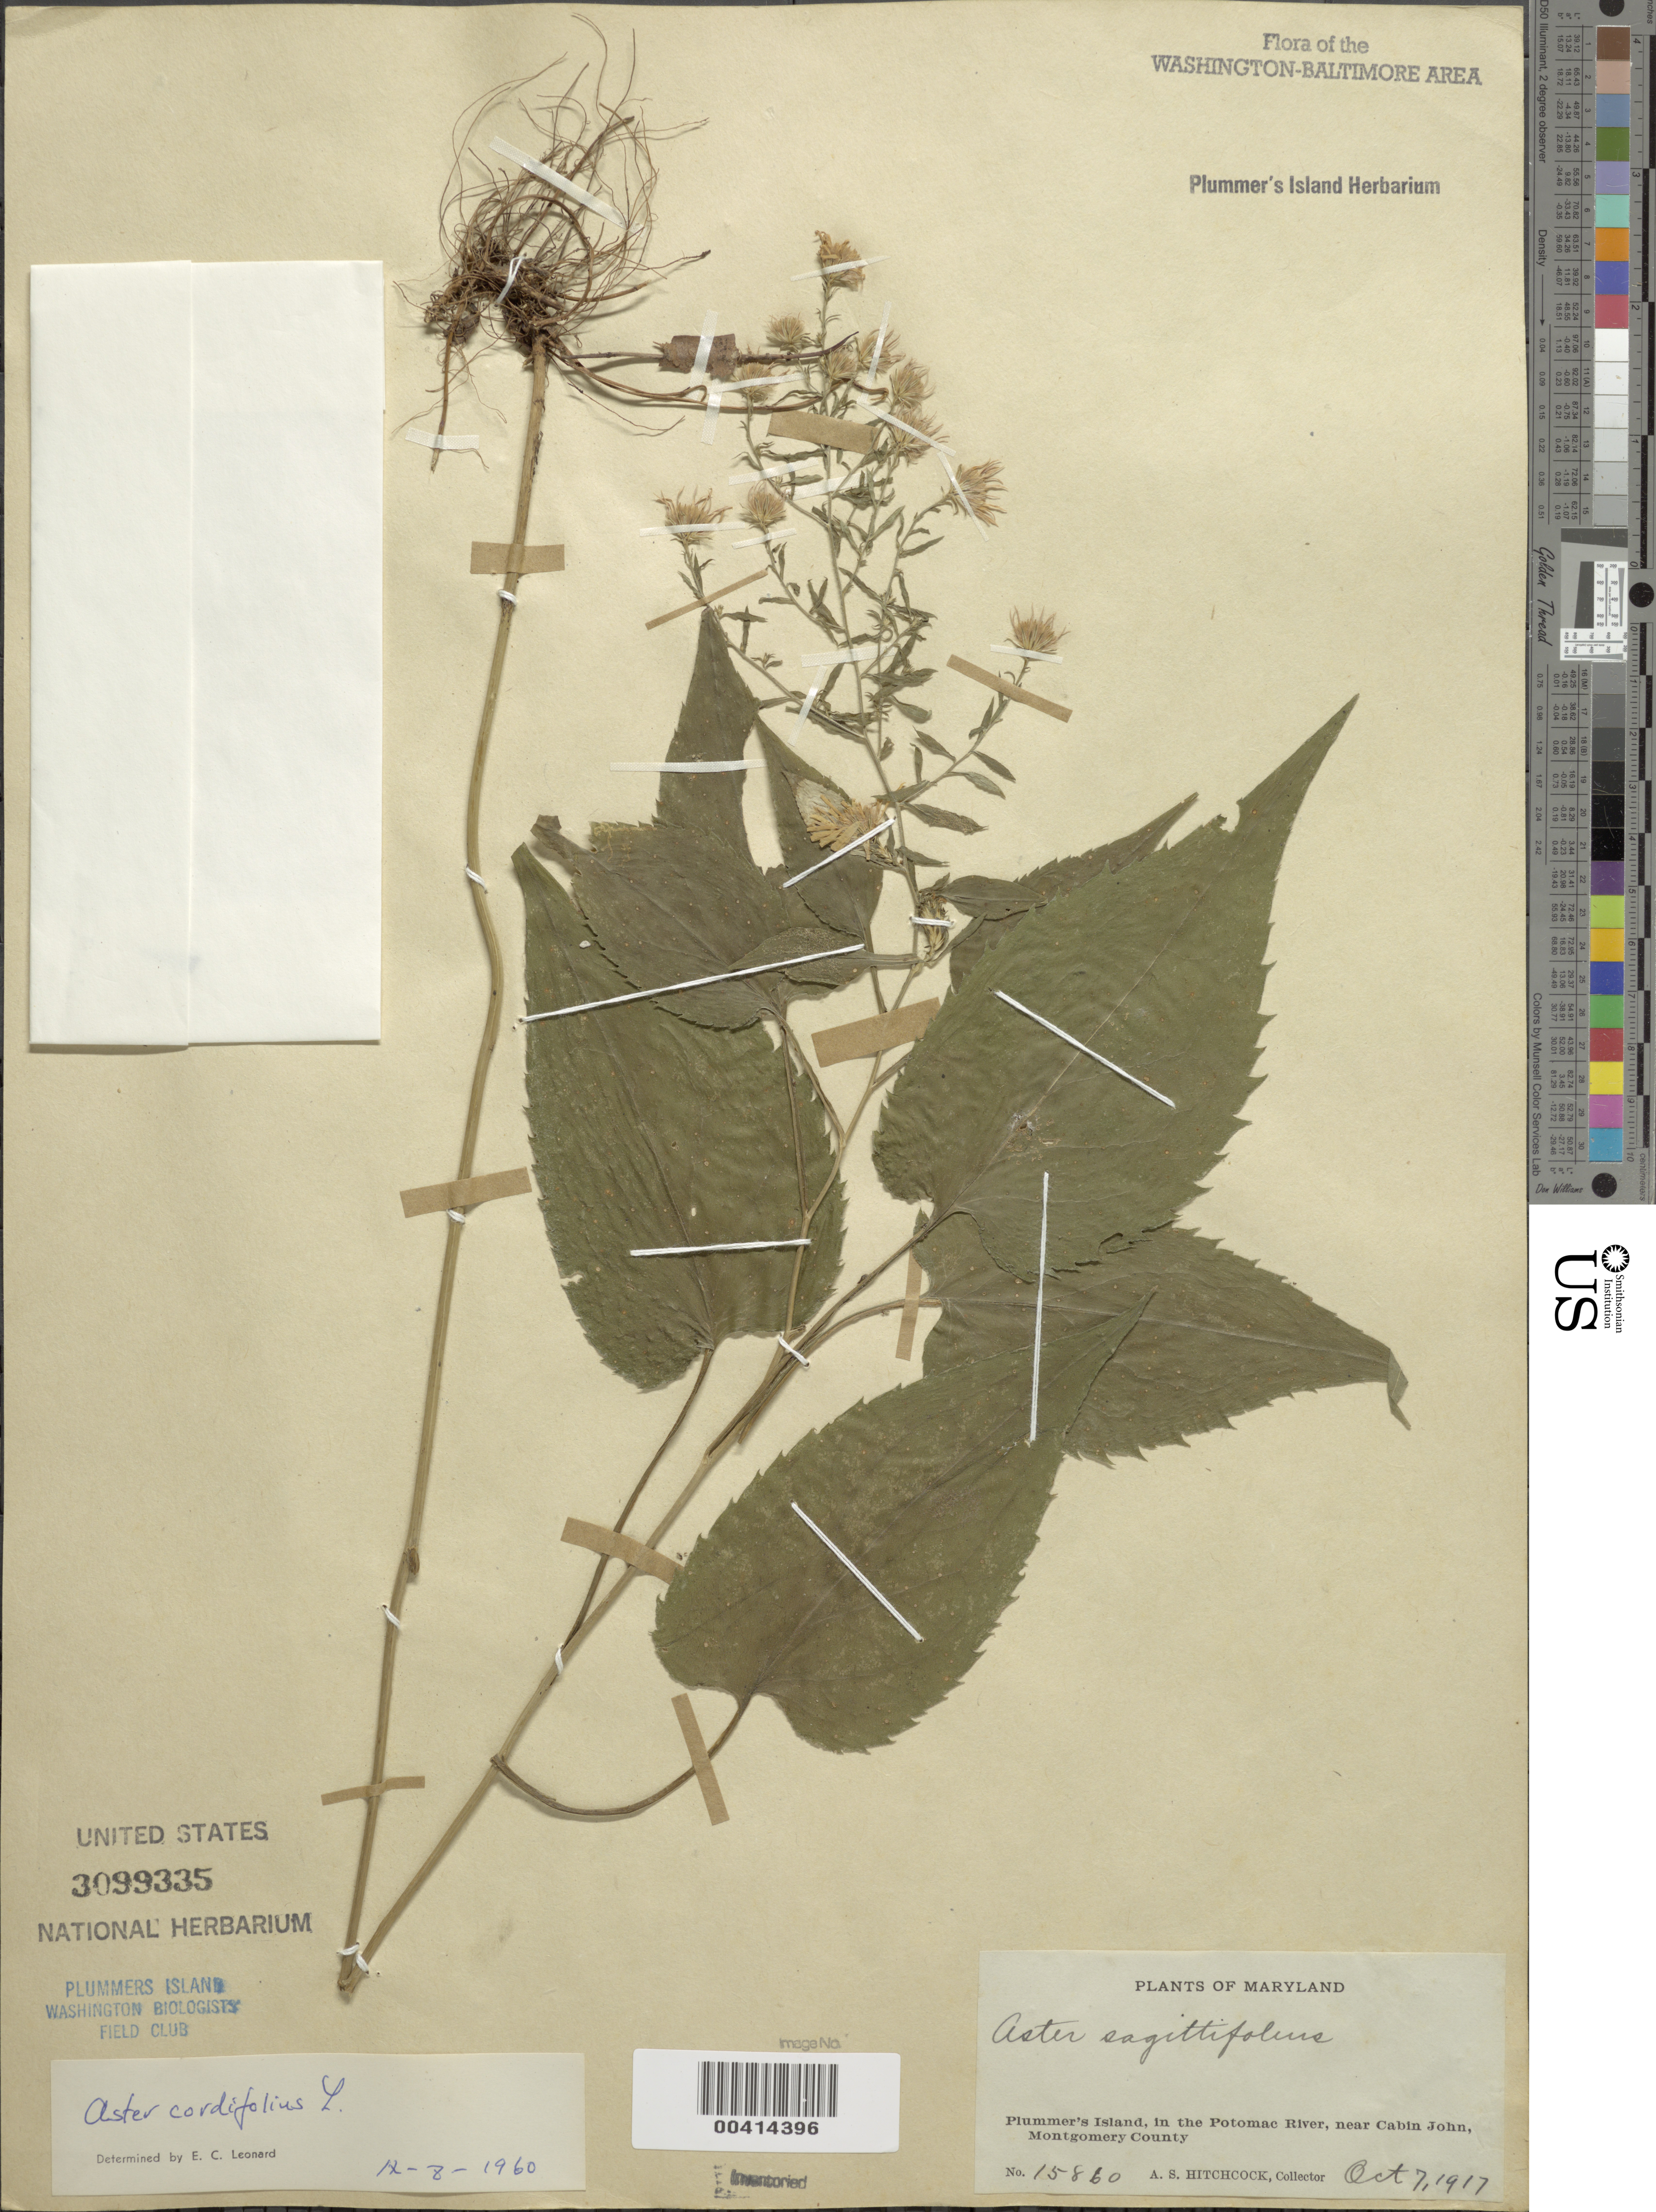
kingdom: Plantae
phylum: Tracheophyta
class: Magnoliopsida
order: Asterales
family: Asteraceae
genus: Symphyotrichum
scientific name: Symphyotrichum cordifolium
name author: (L.) G.L. Nesom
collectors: A. S. Hitchcock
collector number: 15860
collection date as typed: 07 Oct 1917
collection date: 1917-10-07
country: United States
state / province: Maryland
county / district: Montgomery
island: Plummers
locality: Plummer's Island C. & O. Canal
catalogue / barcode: US 3099335